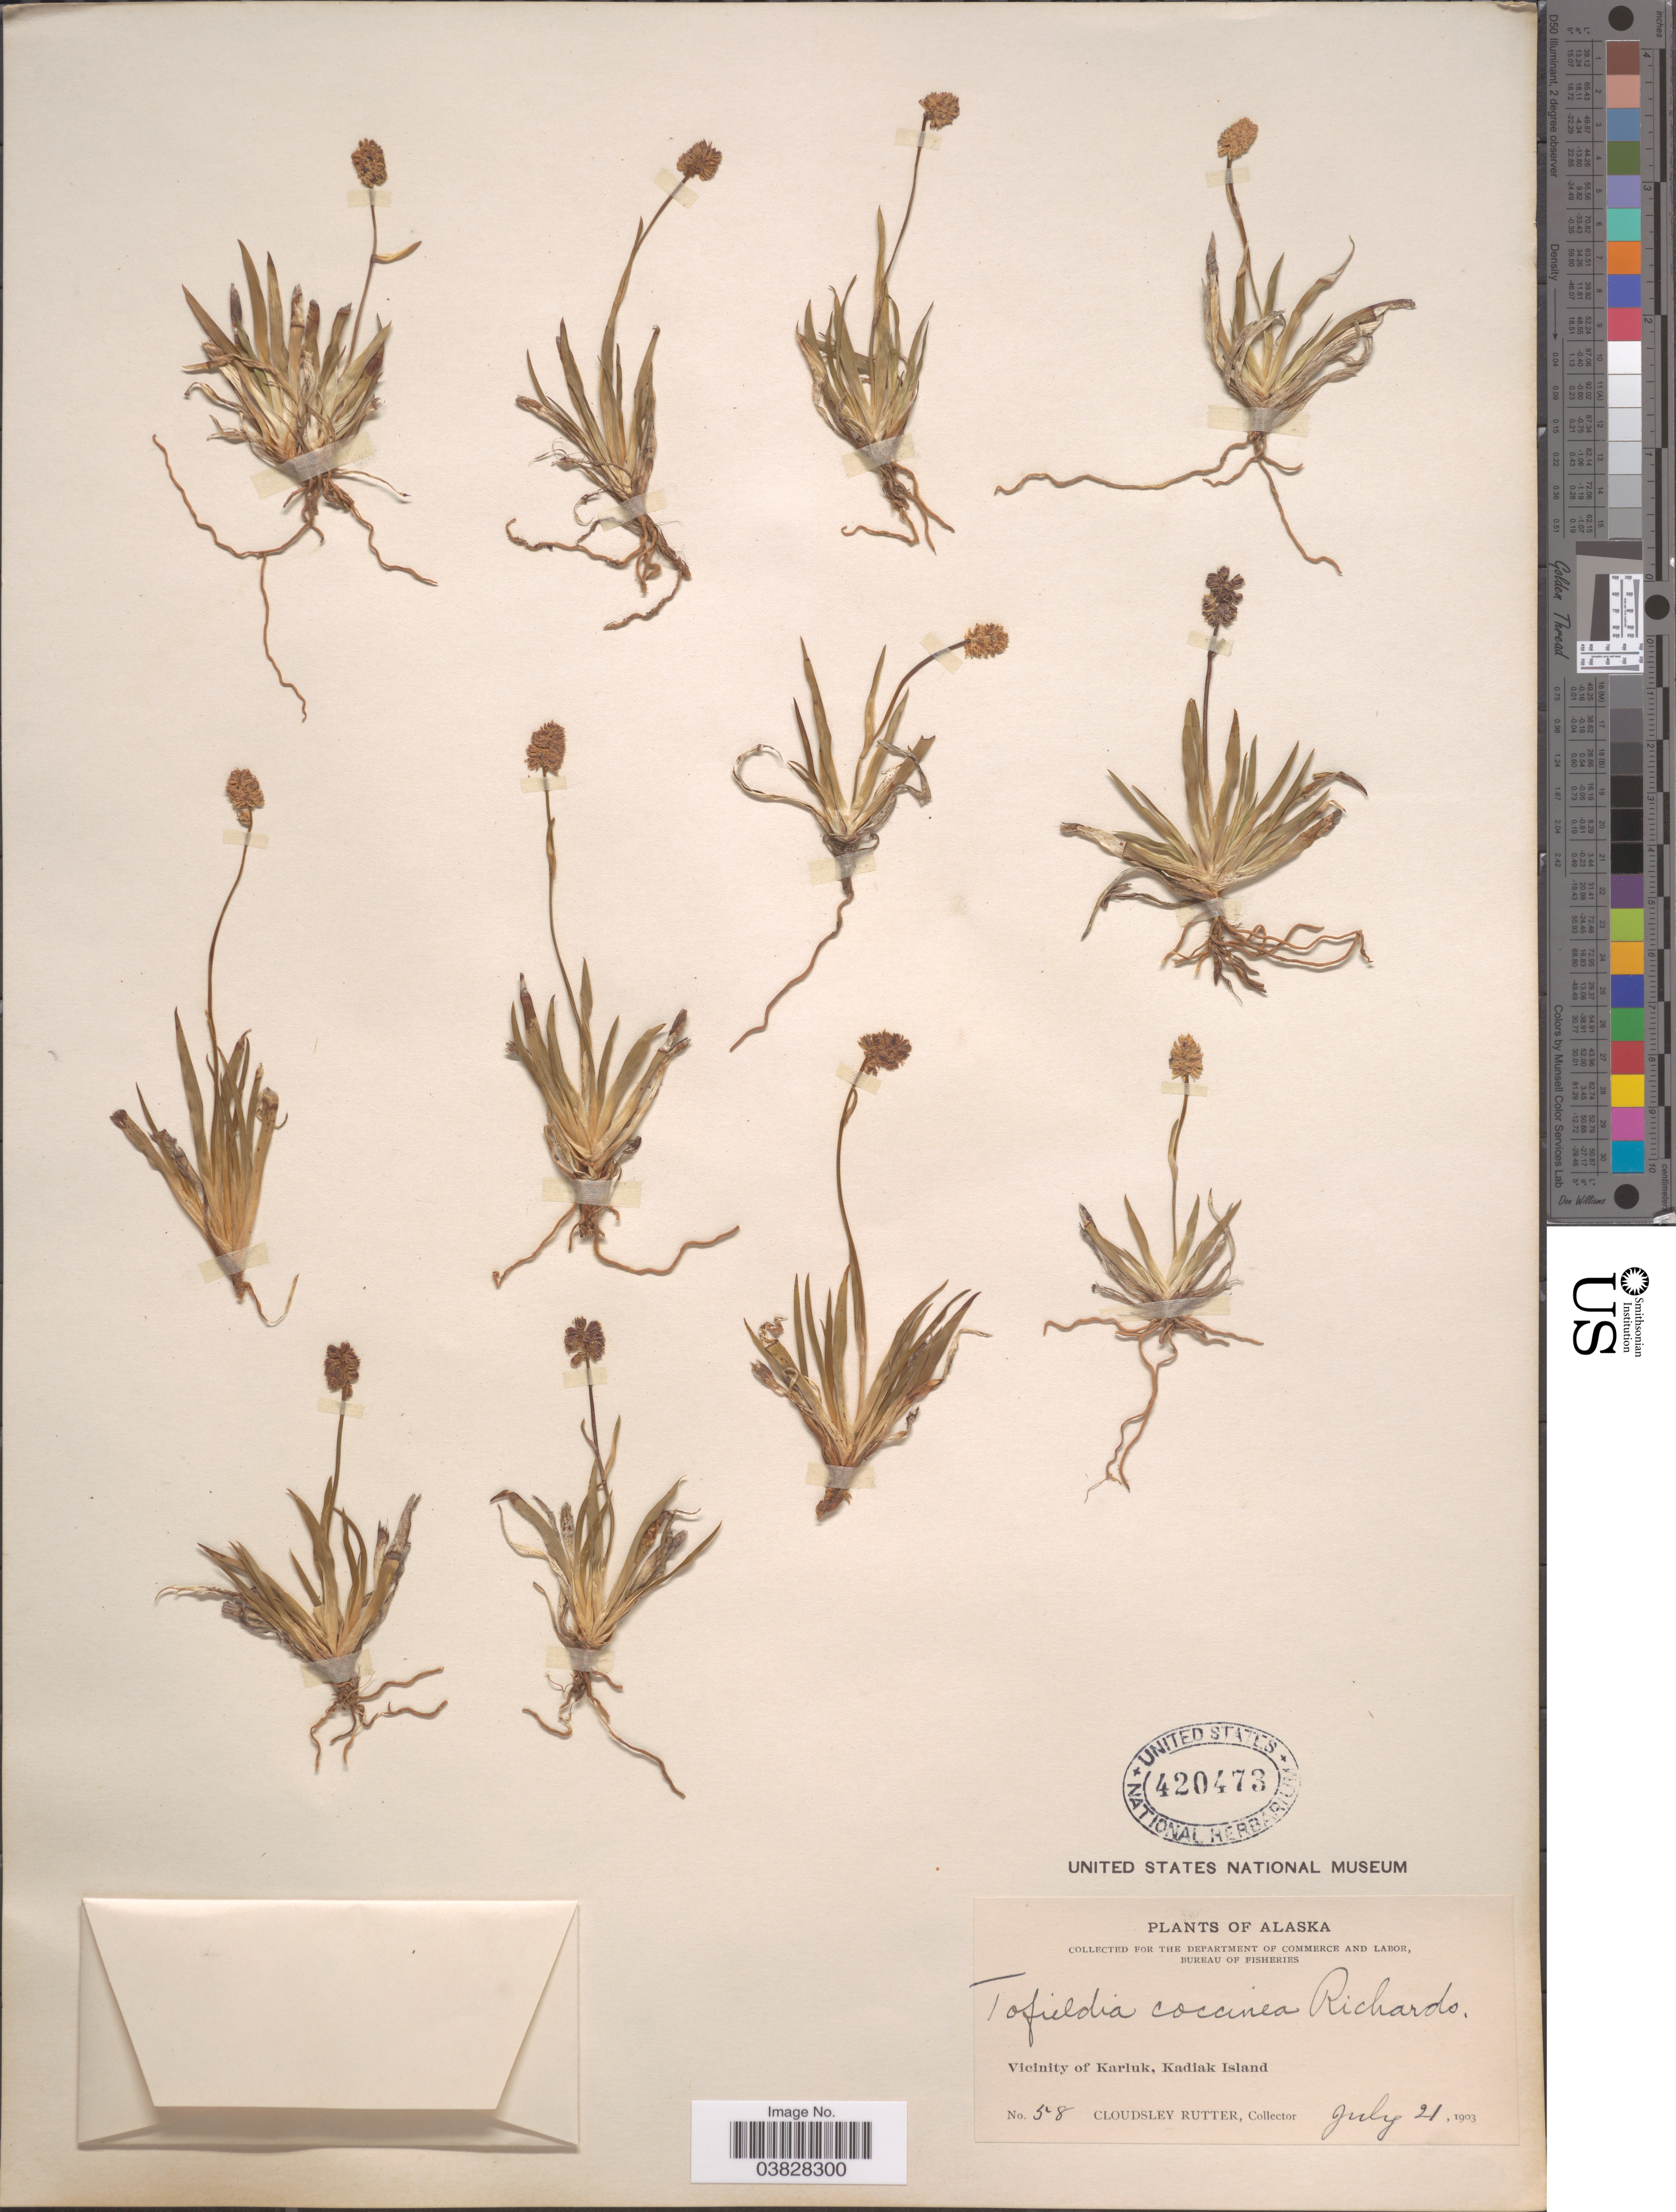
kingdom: Plantae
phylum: Tracheophyta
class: Liliopsida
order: Alismatales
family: Tofieldiaceae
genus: Tofieldia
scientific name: Tofieldia coccinea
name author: Richardson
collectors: C. Rutter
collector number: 58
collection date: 1903-07-21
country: United States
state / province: Alaska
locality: Vicinity of Karluk, Kadiak Island.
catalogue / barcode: US 420473